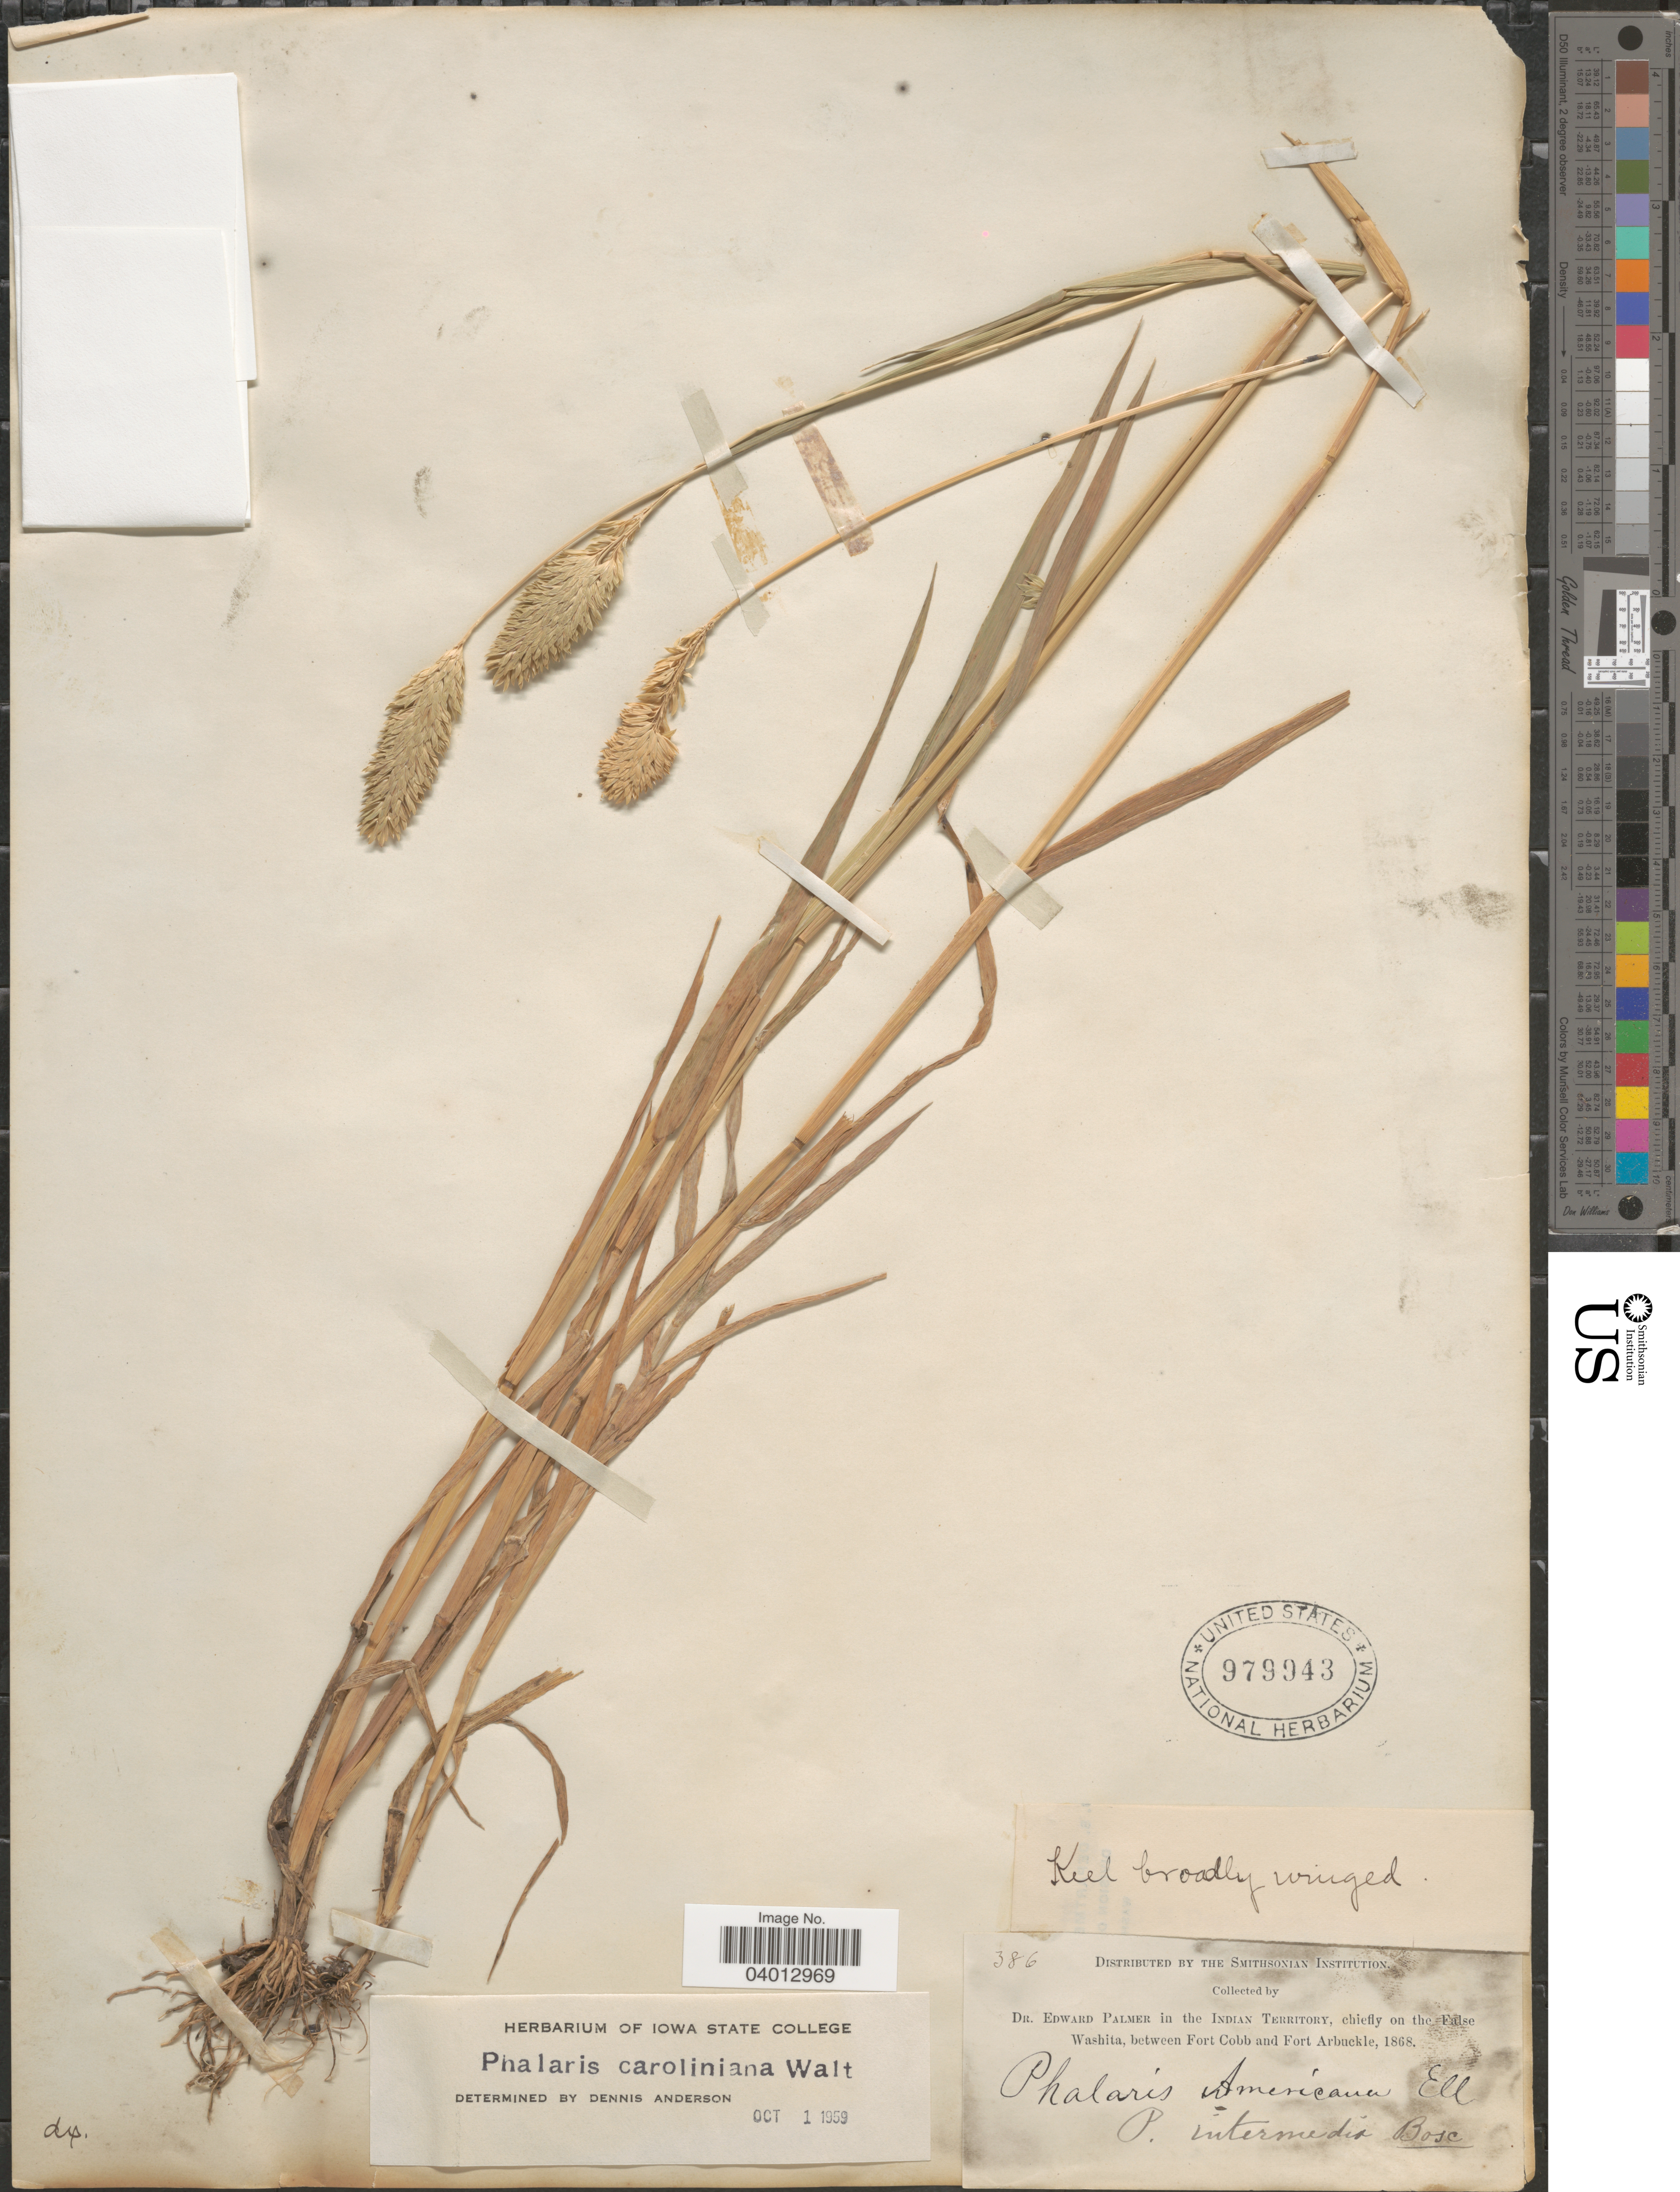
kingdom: Plantae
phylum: Tracheophyta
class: Liliopsida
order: Poales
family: Poaceae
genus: Phalaris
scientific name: Phalaris caroliniana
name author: Walter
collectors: E. Palmer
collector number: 386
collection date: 1868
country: United States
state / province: Oklahoma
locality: Indian Territory, chiefly on the False Washita, between Fort Cobb and Fort Arbuckle.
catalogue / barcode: US 979943